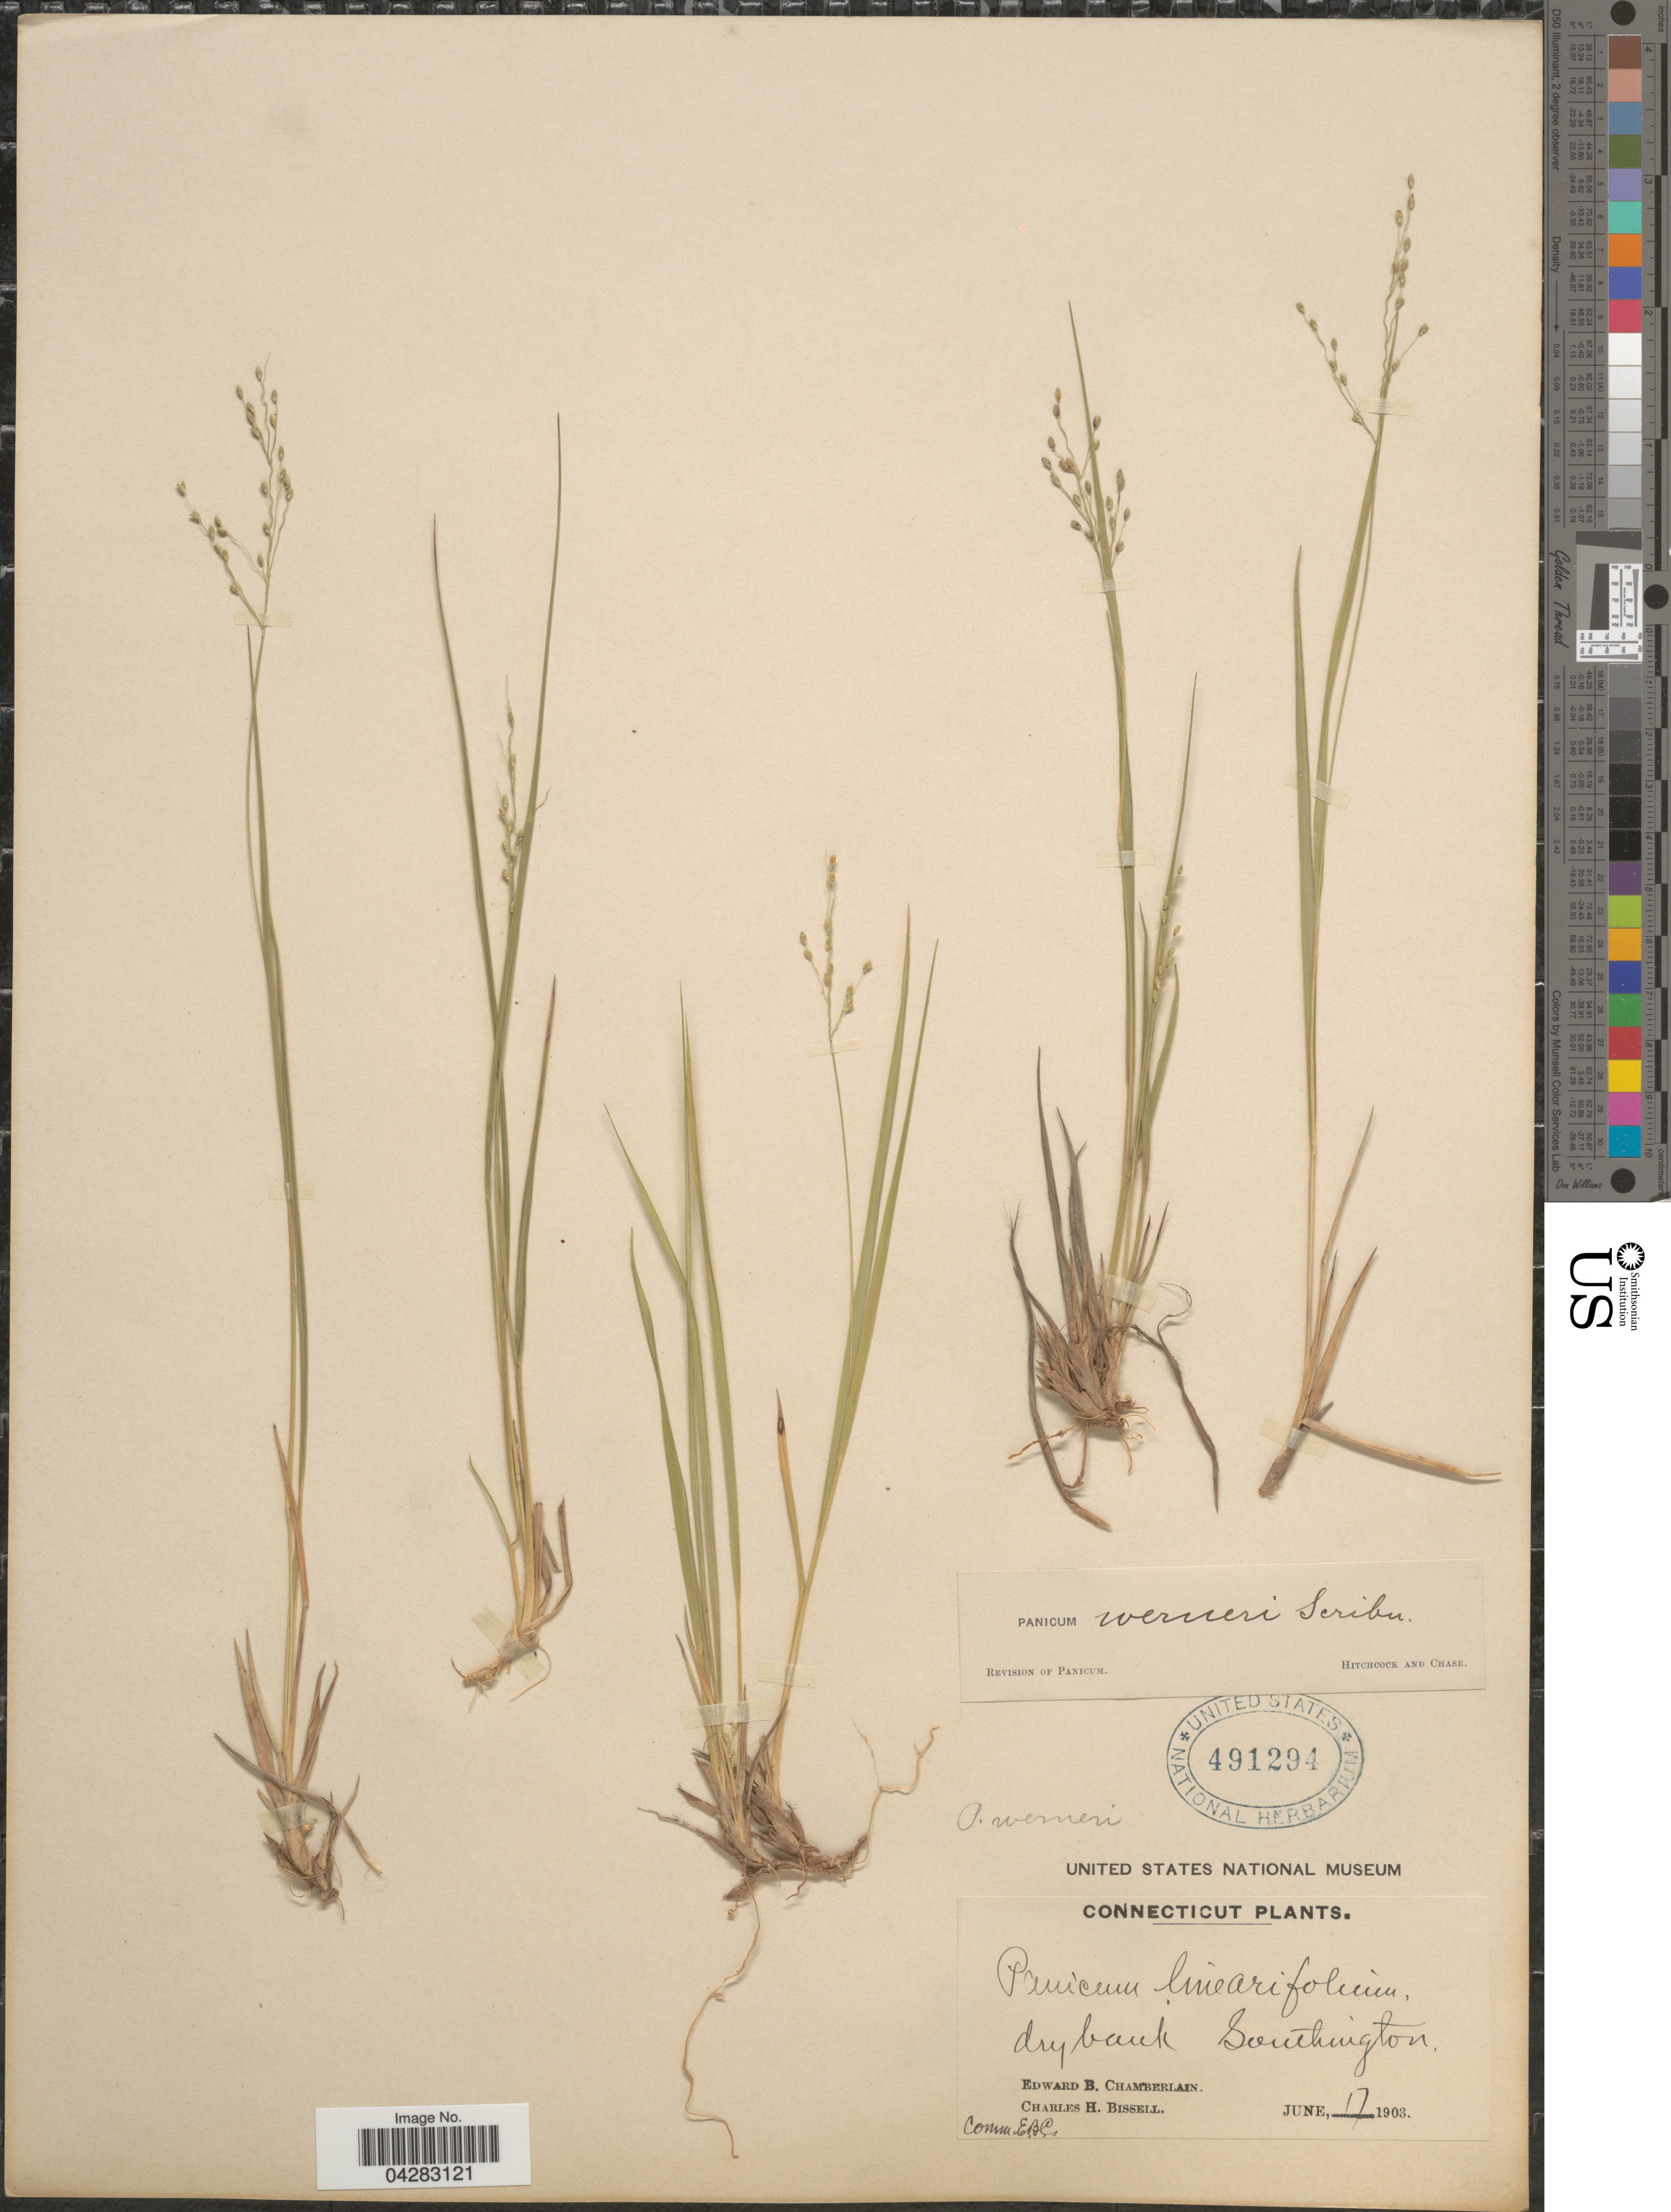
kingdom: Plantae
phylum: Tracheophyta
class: Liliopsida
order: Poales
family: Poaceae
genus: Dichanthelium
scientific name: Dichanthelium linearifolium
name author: (Scribn.) Gould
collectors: E. Chamberlain & C. Bissell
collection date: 1903-06-17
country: United States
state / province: Connecticut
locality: Dry bank Southington.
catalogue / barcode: US 491294